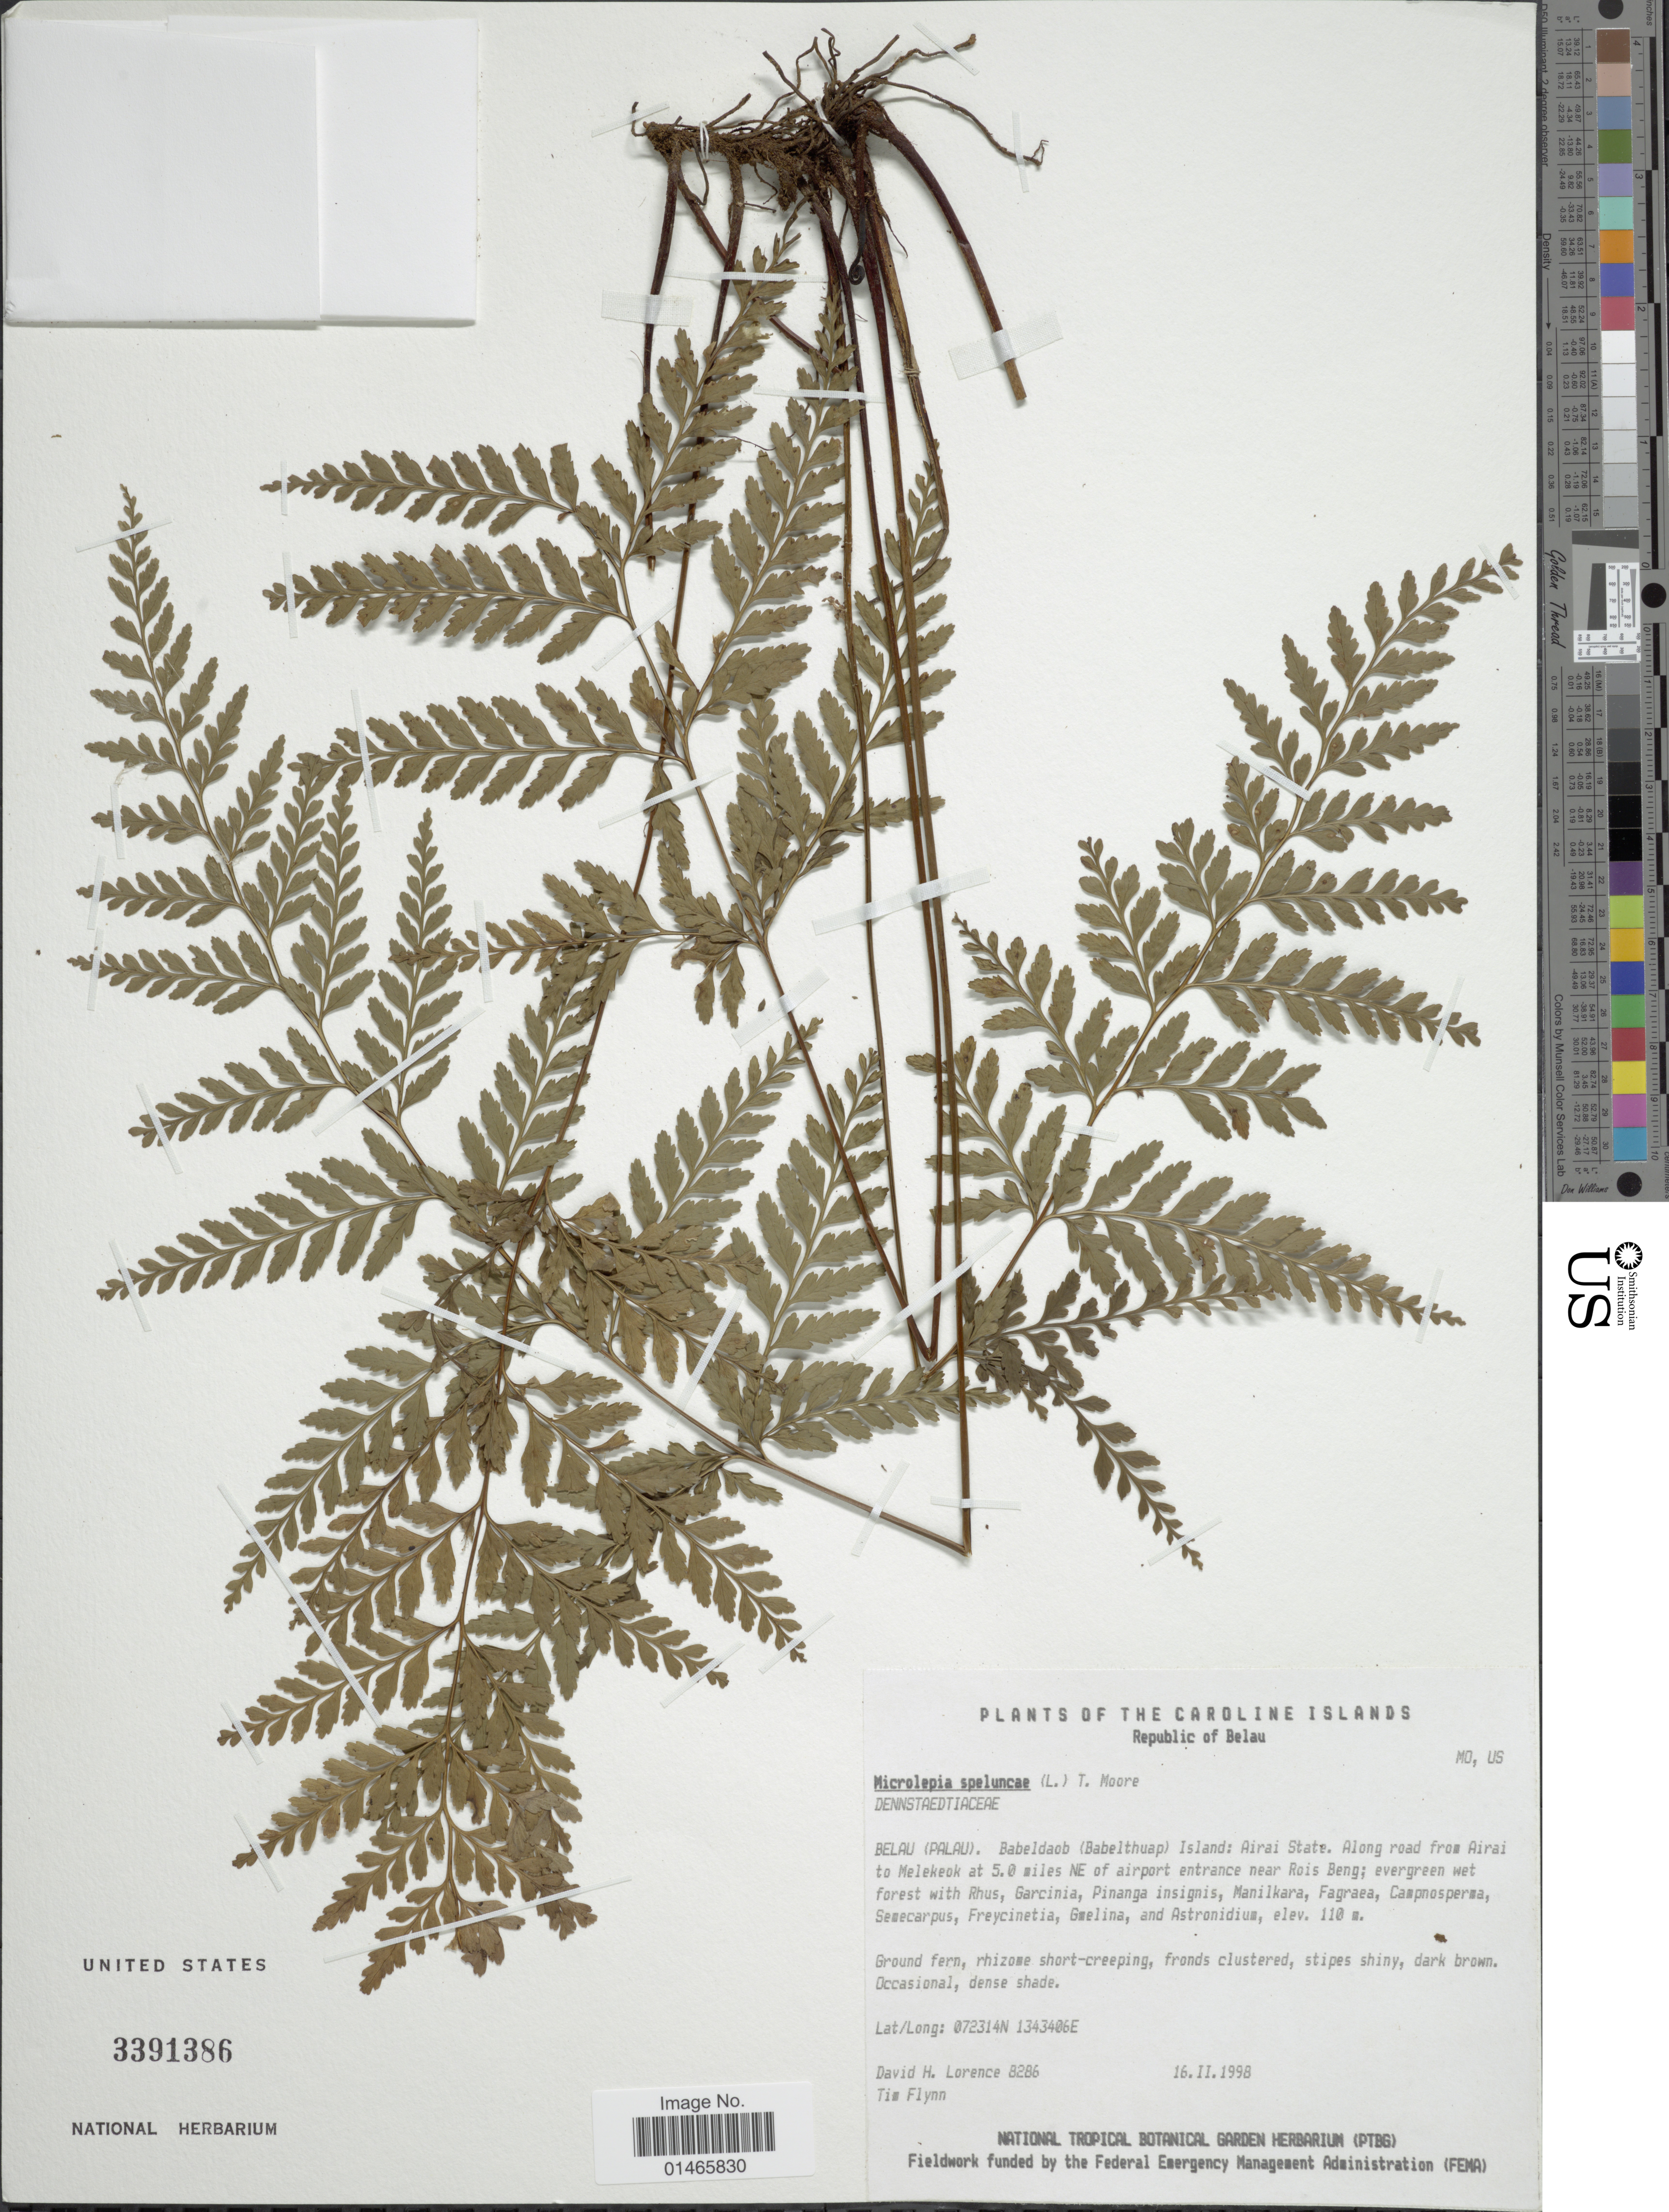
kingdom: Plantae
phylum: Tracheophyta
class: Polypodiopsida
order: Polypodiales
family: Dennstaedtiaceae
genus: Microlepia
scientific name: Microlepia speluncae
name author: (L.) T. Moore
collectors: D. Lorence & T. Flynn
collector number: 8286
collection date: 1998-11-16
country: Palau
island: Babeldaob [Babelthuap]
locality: (Palau), Babeldaob(Babelthuap) Island: Airai State, Along road from Airai to Melekeok at 5.0 miles NE of airport entrance near Rois Beng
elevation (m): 110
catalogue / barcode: US 3391386